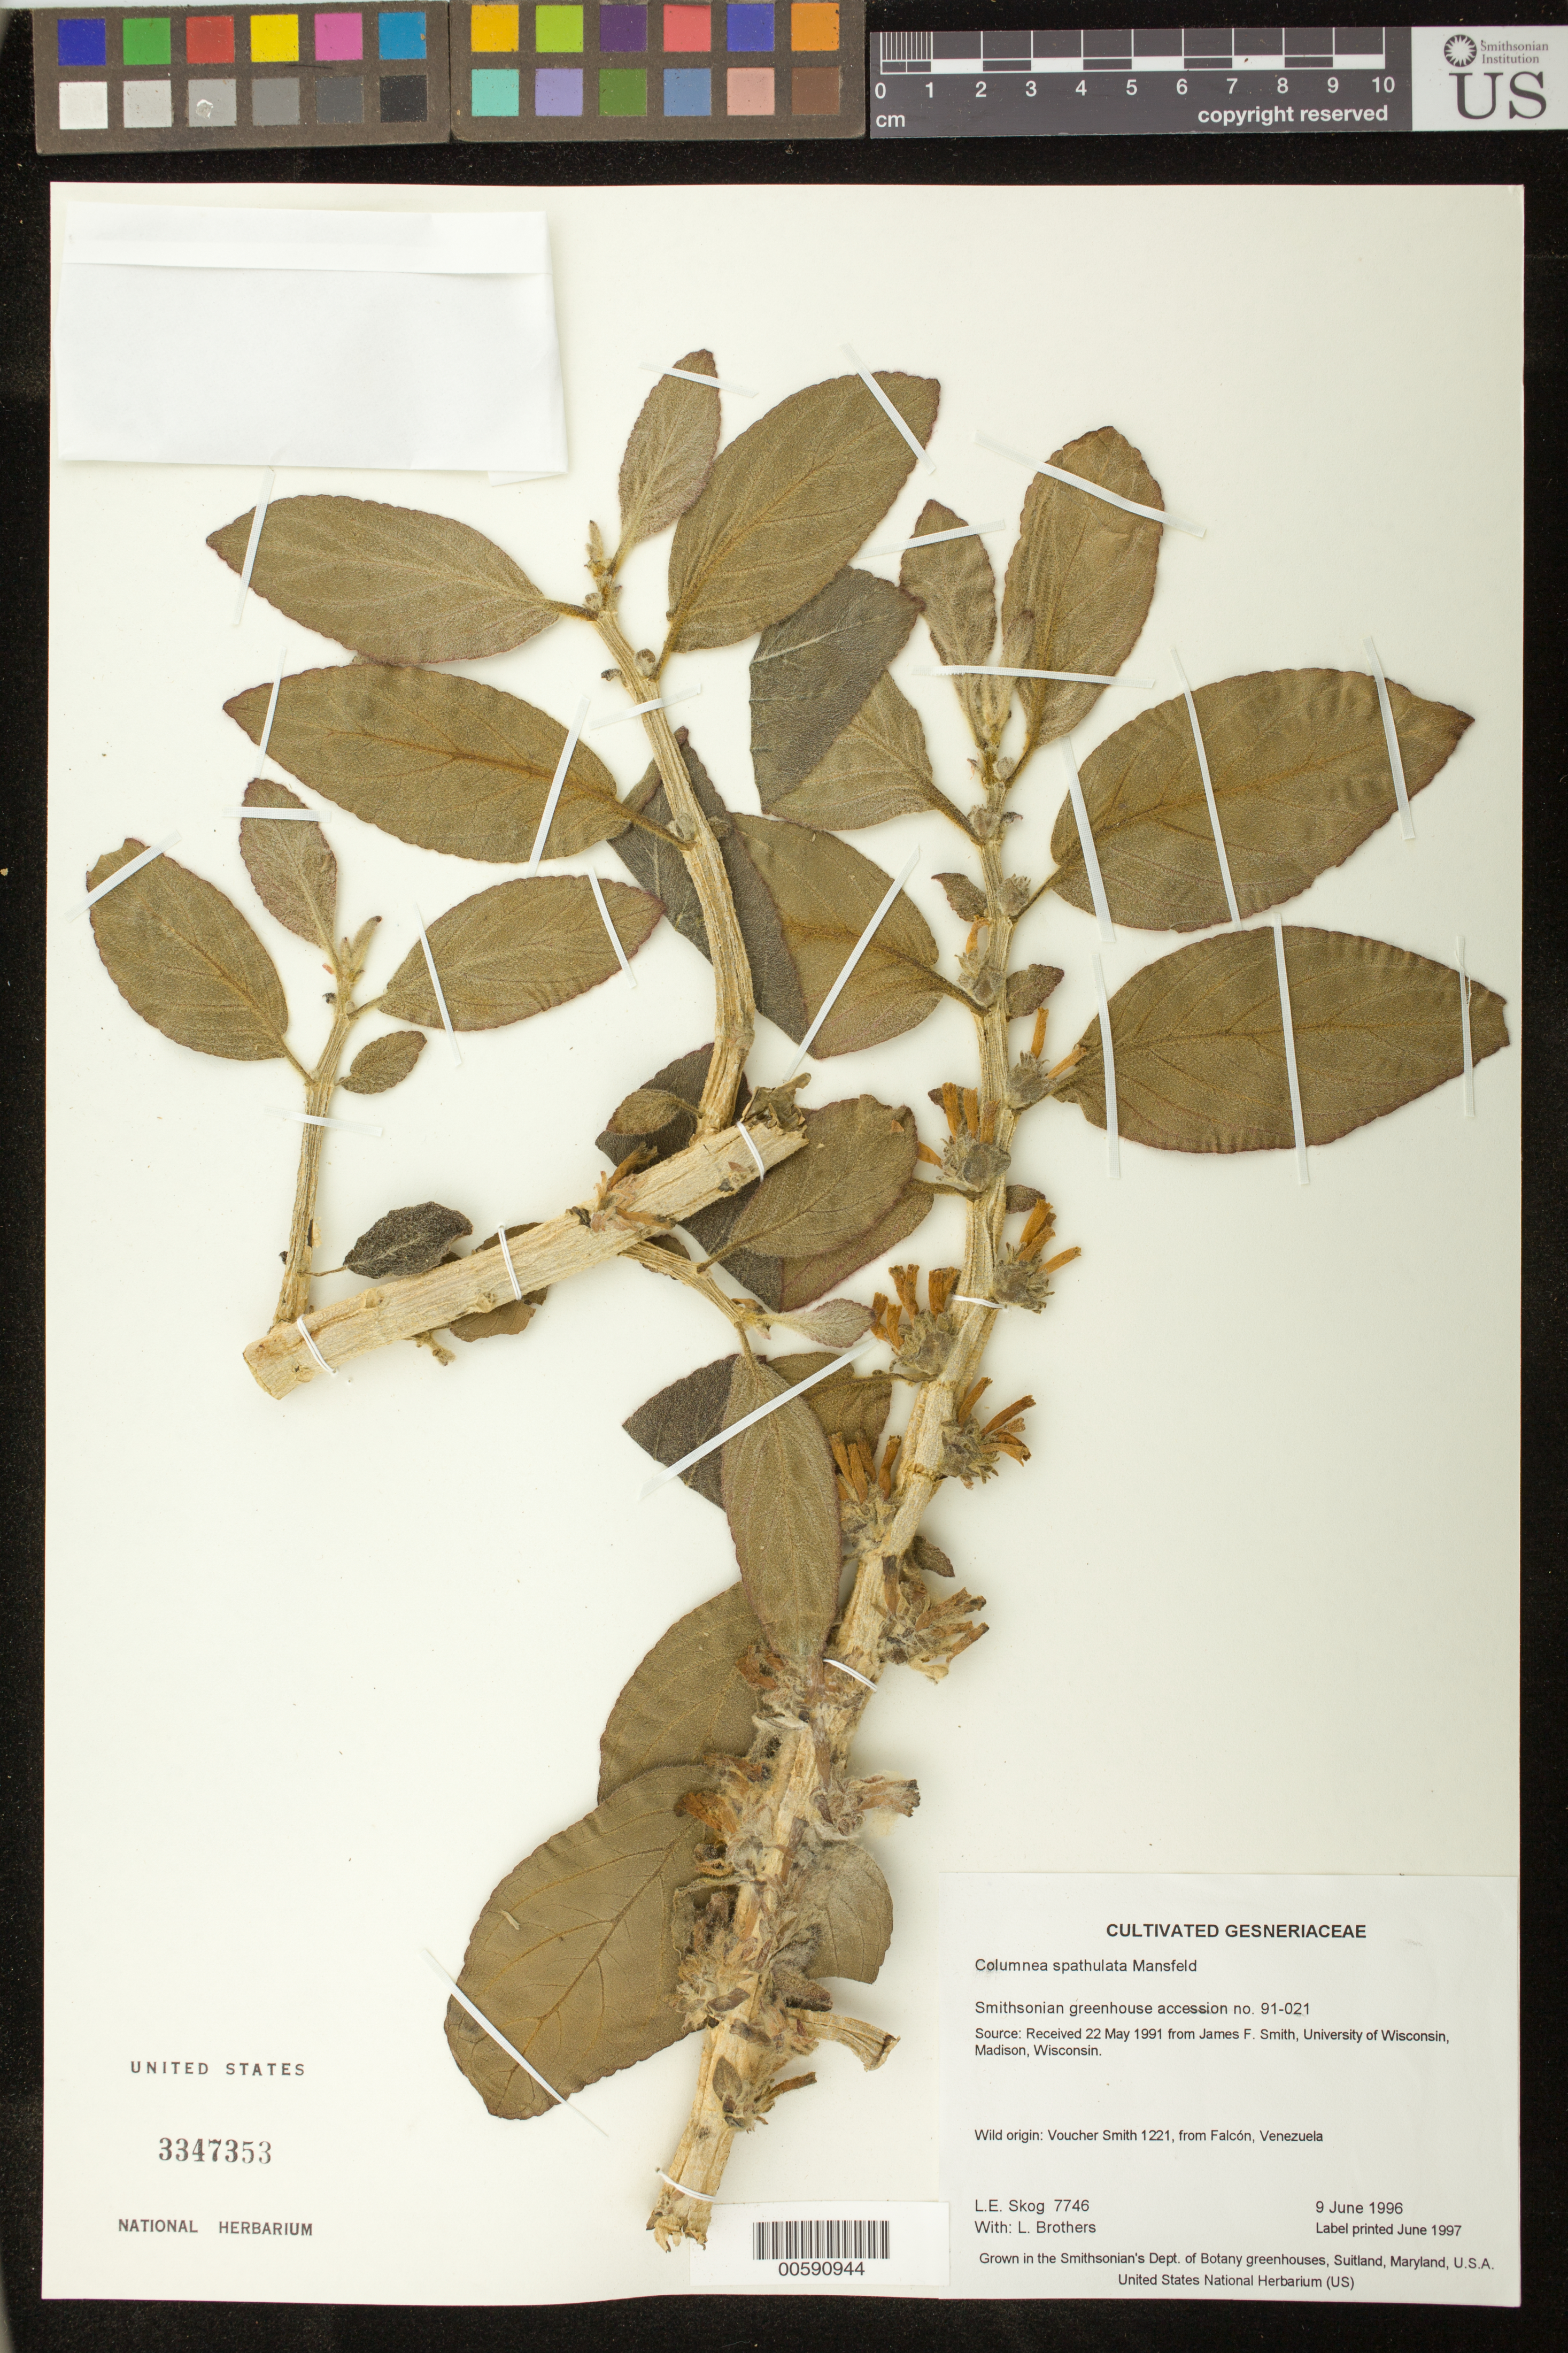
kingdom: Plantae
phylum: Tracheophyta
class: Magnoliopsida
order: Lamiales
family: Gesneriaceae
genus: Columnea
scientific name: Columnea spathulata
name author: Mansf.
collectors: L. E. Skog & L. Brothers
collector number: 7746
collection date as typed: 09 Jun 1996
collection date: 1996-06-09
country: Venezuela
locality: Grown in the Smithsonian's Dept. of Botany greenhouses, Suitland, Maryland, U.S.A.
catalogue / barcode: US 3347353